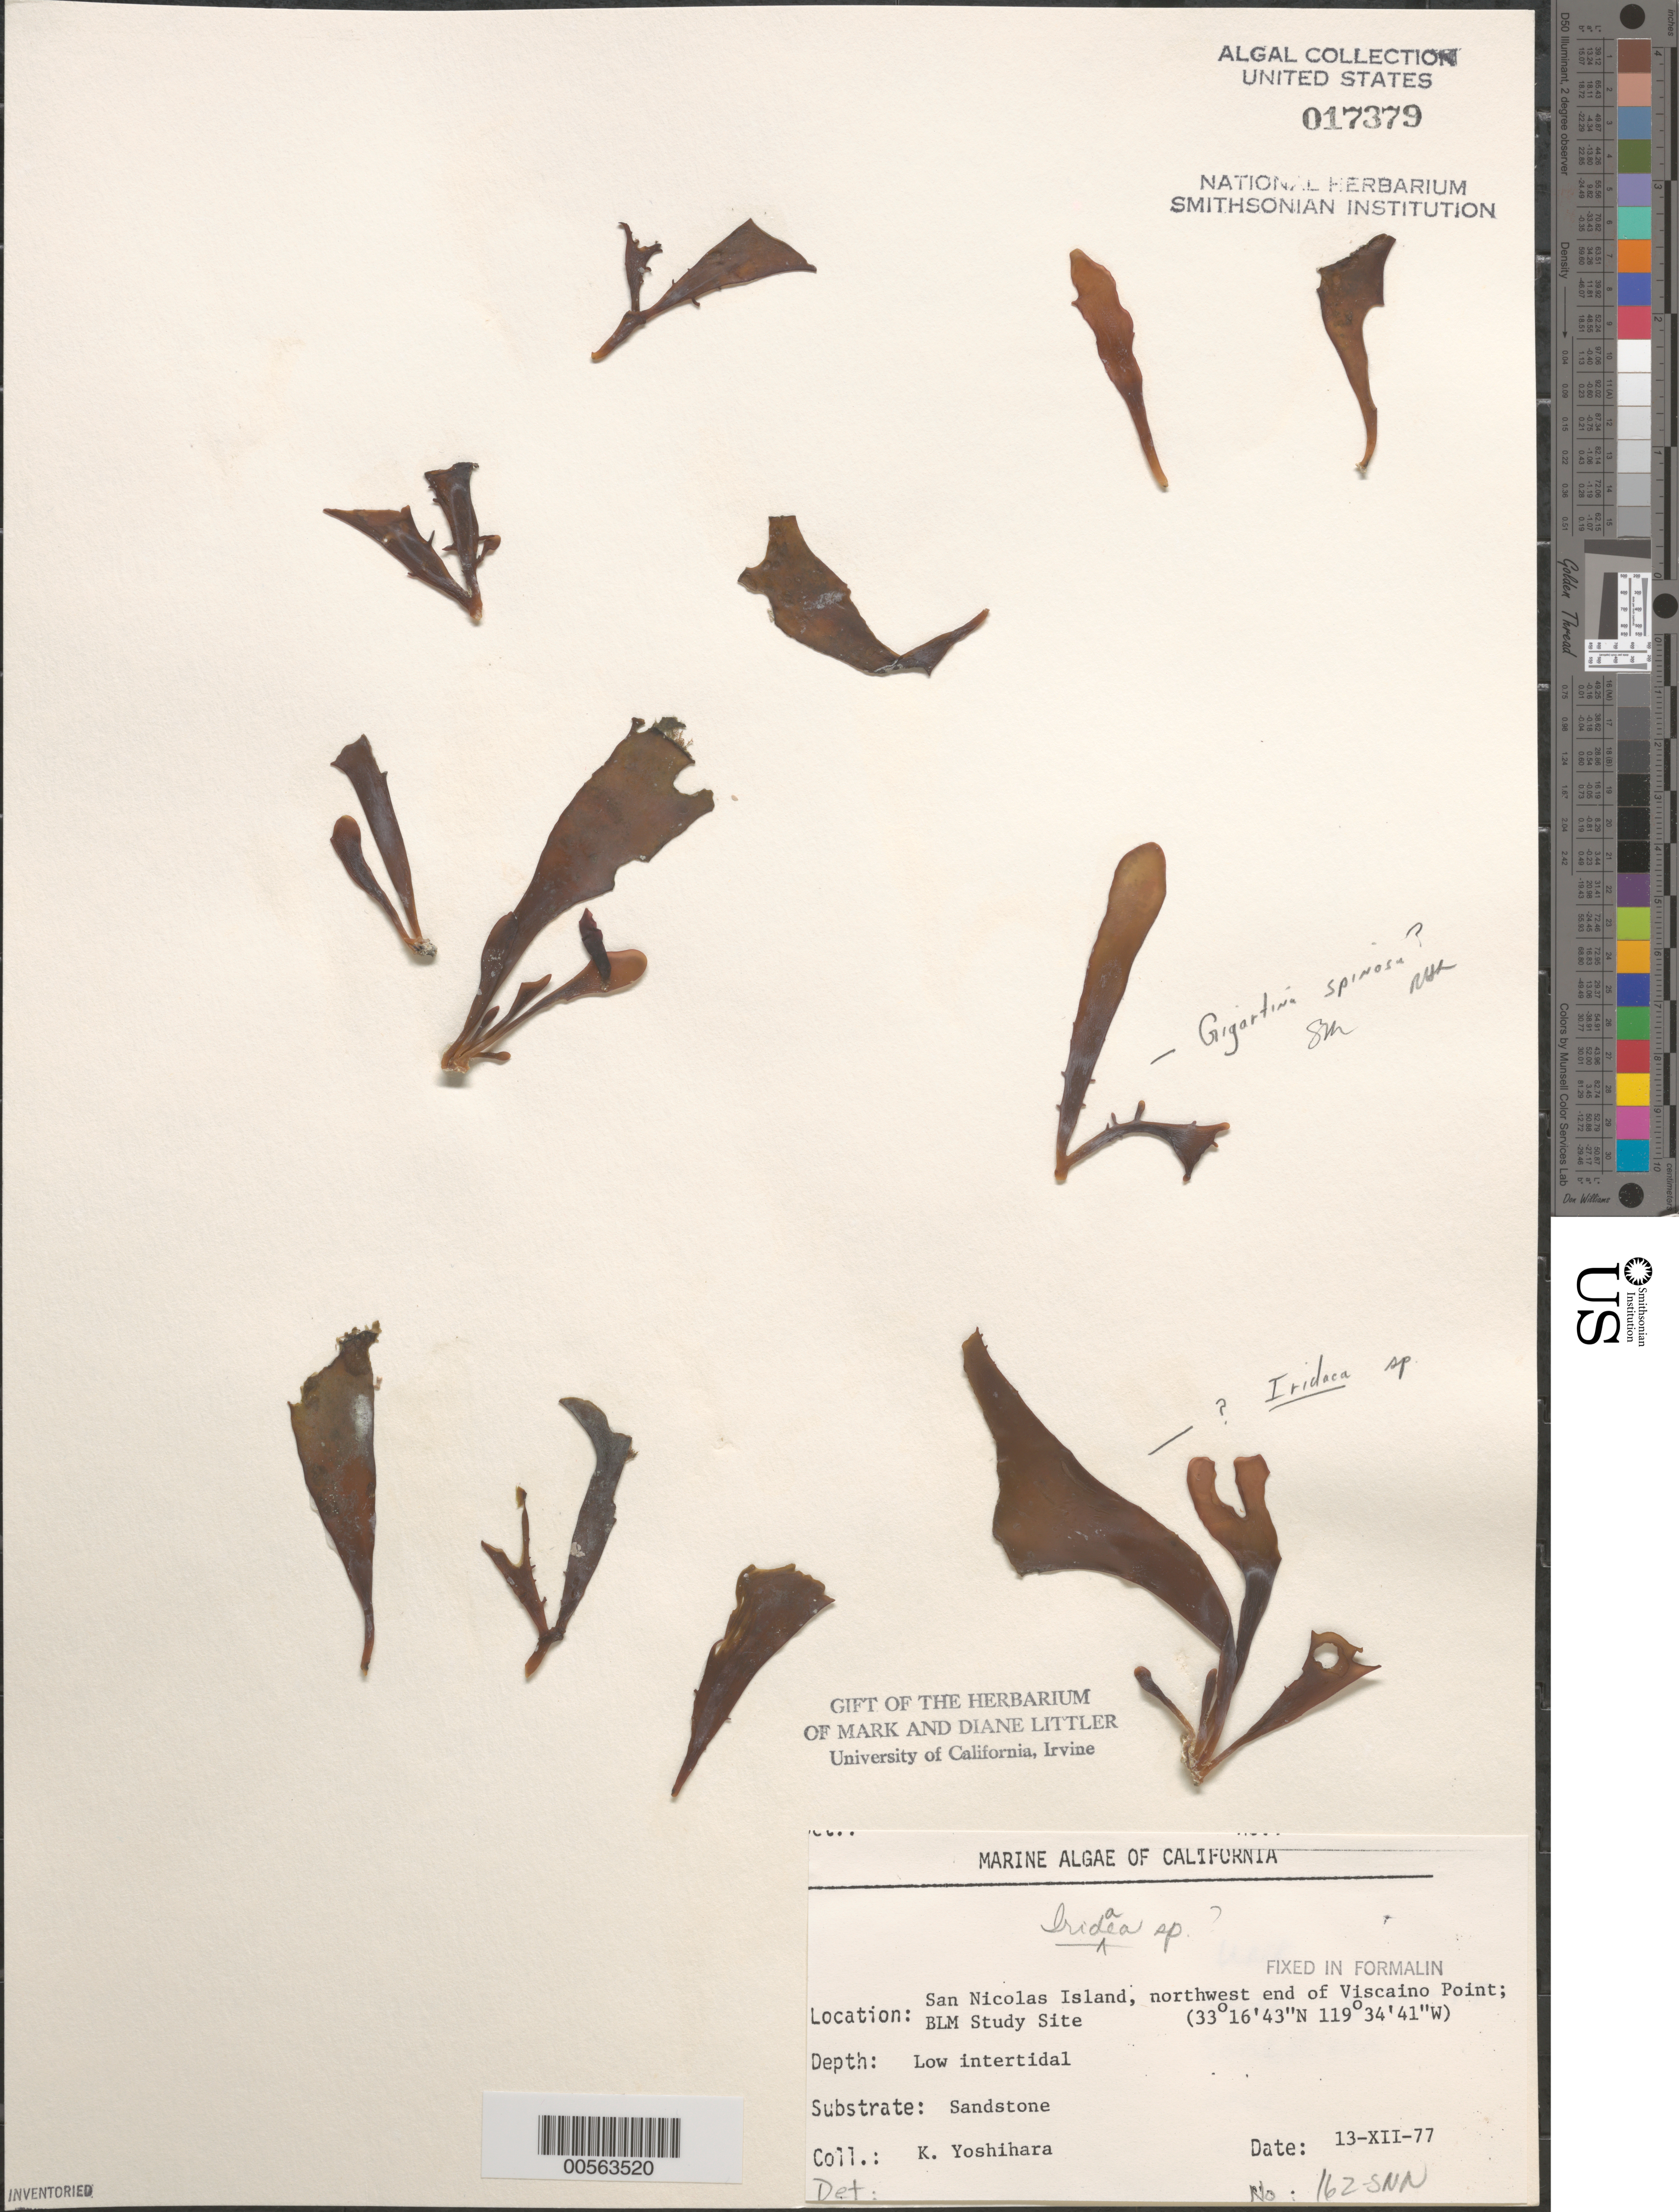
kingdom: Plantae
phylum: Rhodophyta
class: Florideophyceae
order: Gigartinales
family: Gigartinaceae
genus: Iridaea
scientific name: Iridaea sp.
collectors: K. Yoshihara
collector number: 162-snn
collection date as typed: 13 Dec 1977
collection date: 1977-12-13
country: United States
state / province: California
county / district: Ventura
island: San Nicolas Island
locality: Viscaino Point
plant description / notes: BLM-SOCALBIGHT Rocky Intertidal Survey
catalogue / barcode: US 17379